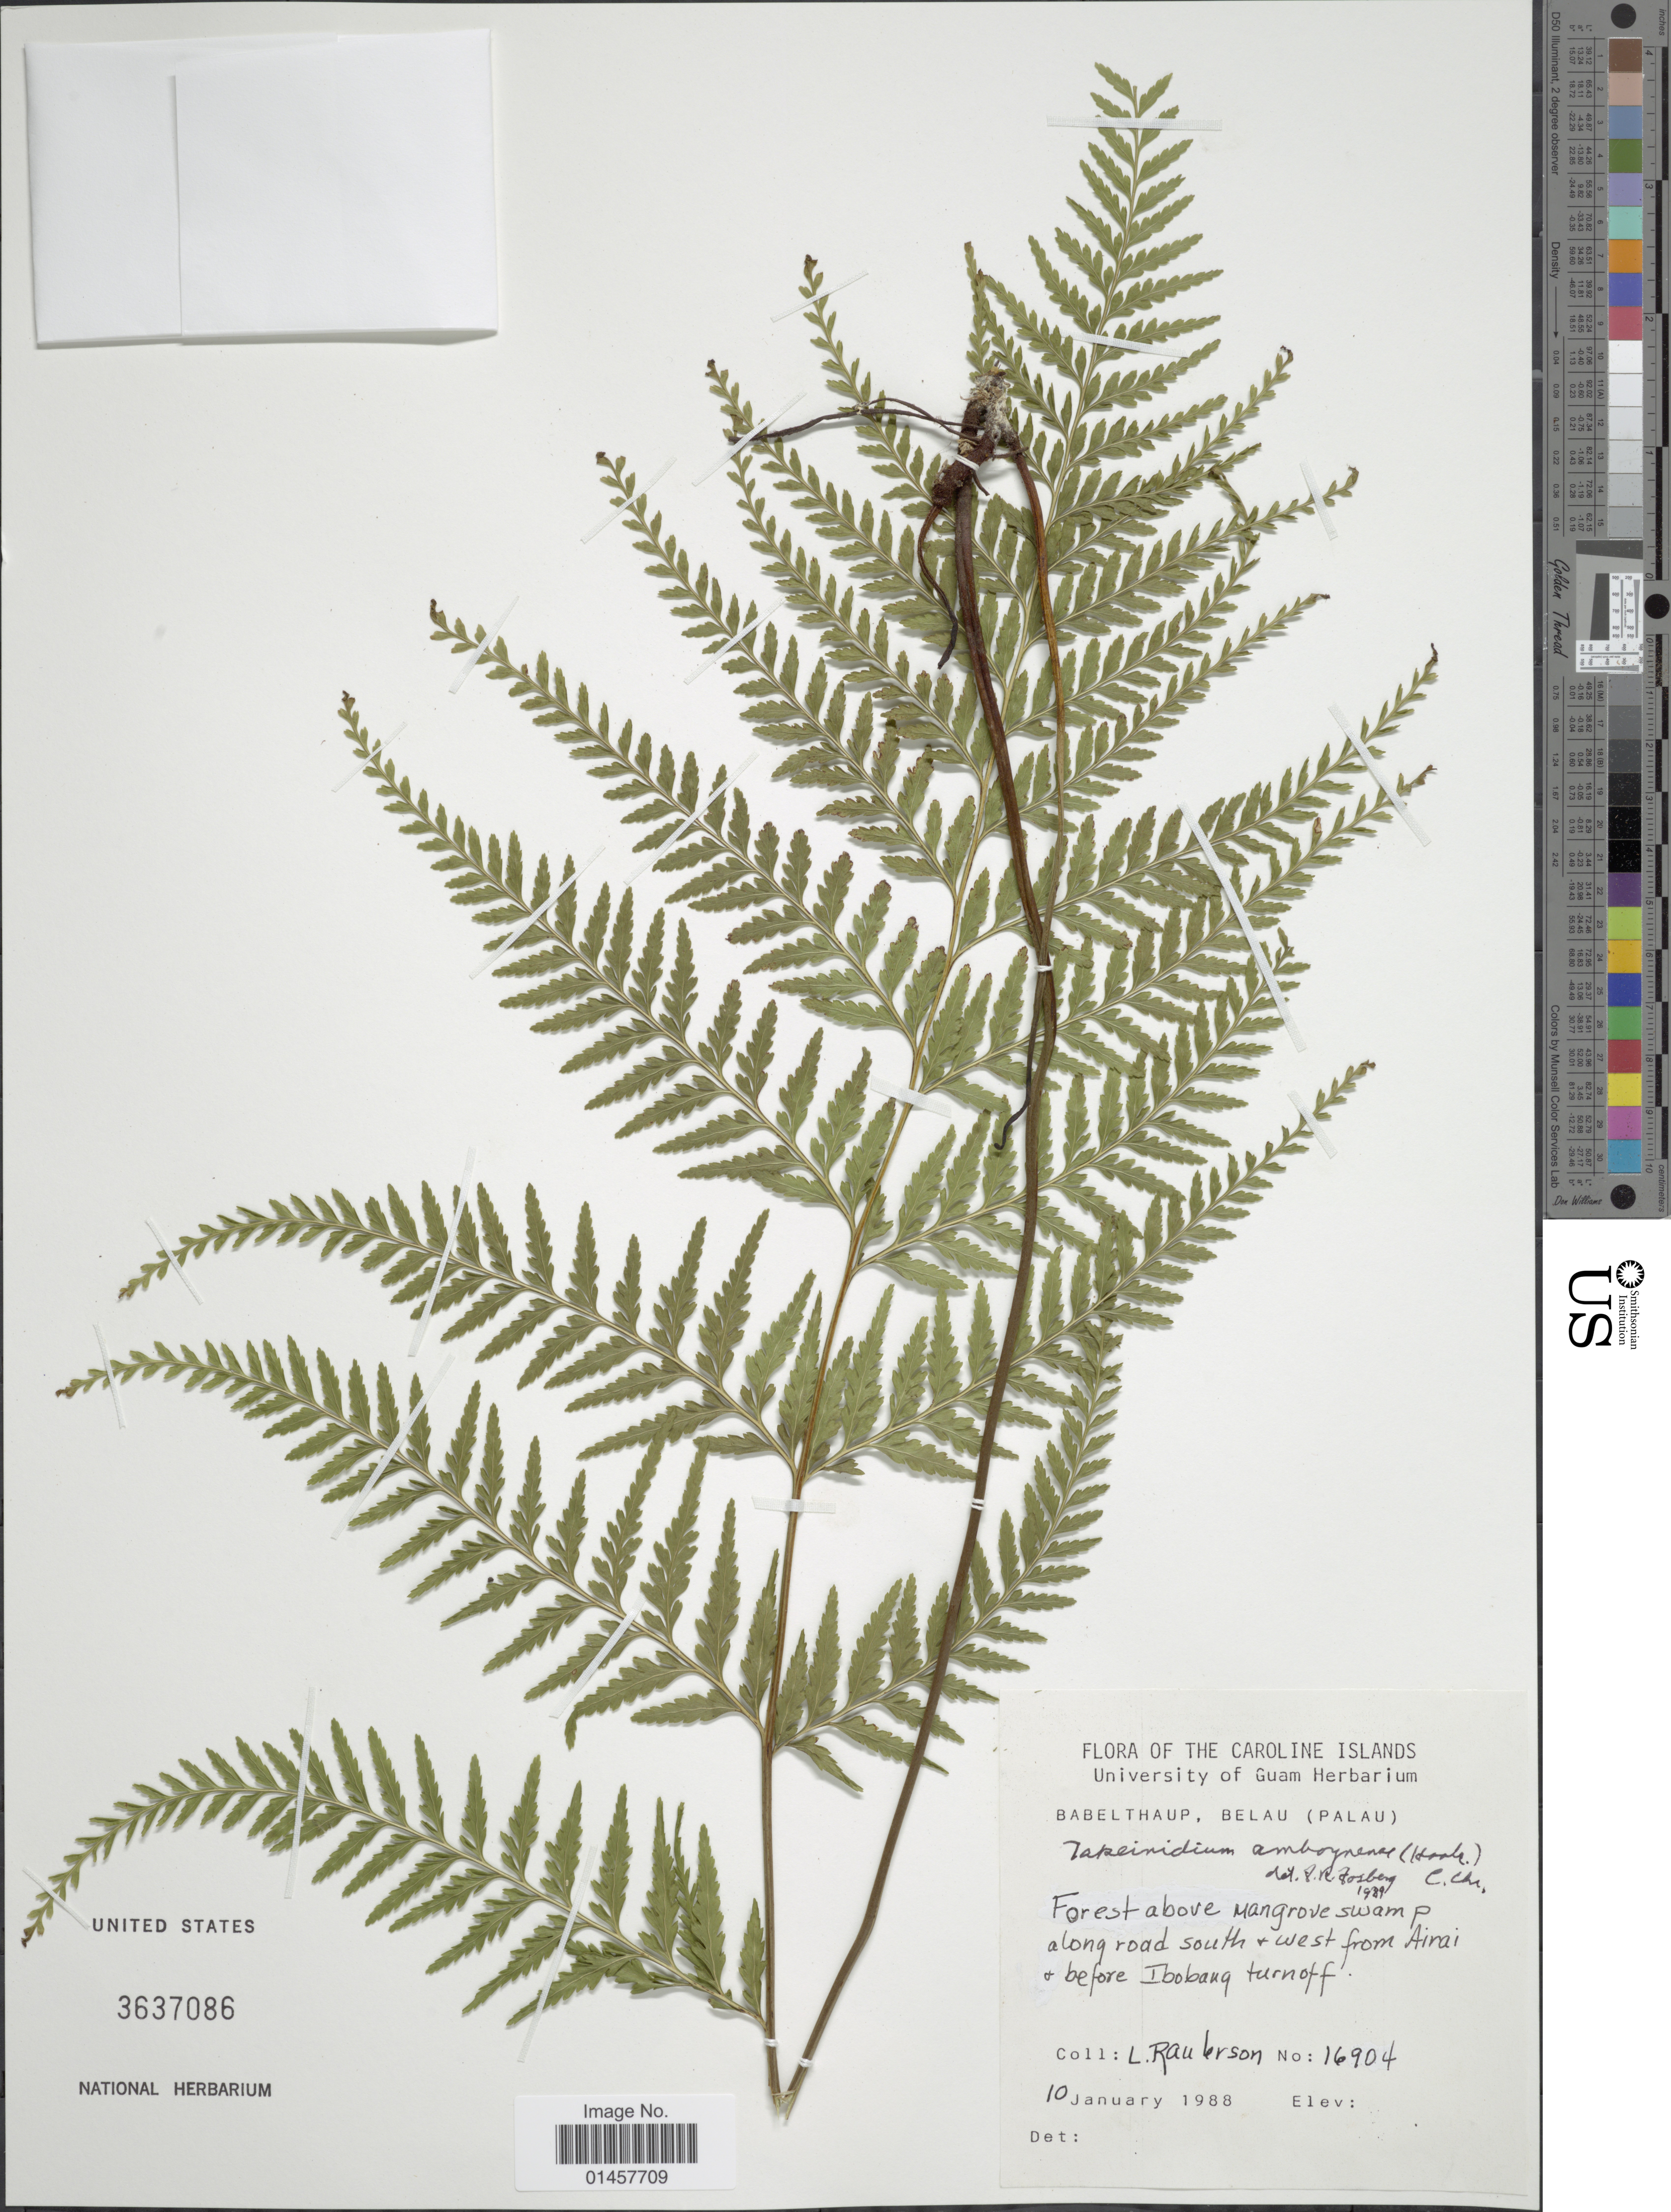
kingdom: Plantae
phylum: Tracheophyta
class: Polypodiopsida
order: Polypodiales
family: Lindsaeaceae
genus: Tapeinidium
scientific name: Tapeinidium amboynense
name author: (Hook.) C. Chr.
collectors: L. Raulerson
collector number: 16904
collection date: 1988-01-10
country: Palau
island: Babeldaob [Babelthuap]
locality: Babelthaup Belau(Palau), forest above Mangrove swamp, along road south & west from Airai & before Ibobang turnoff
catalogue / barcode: US 3637086